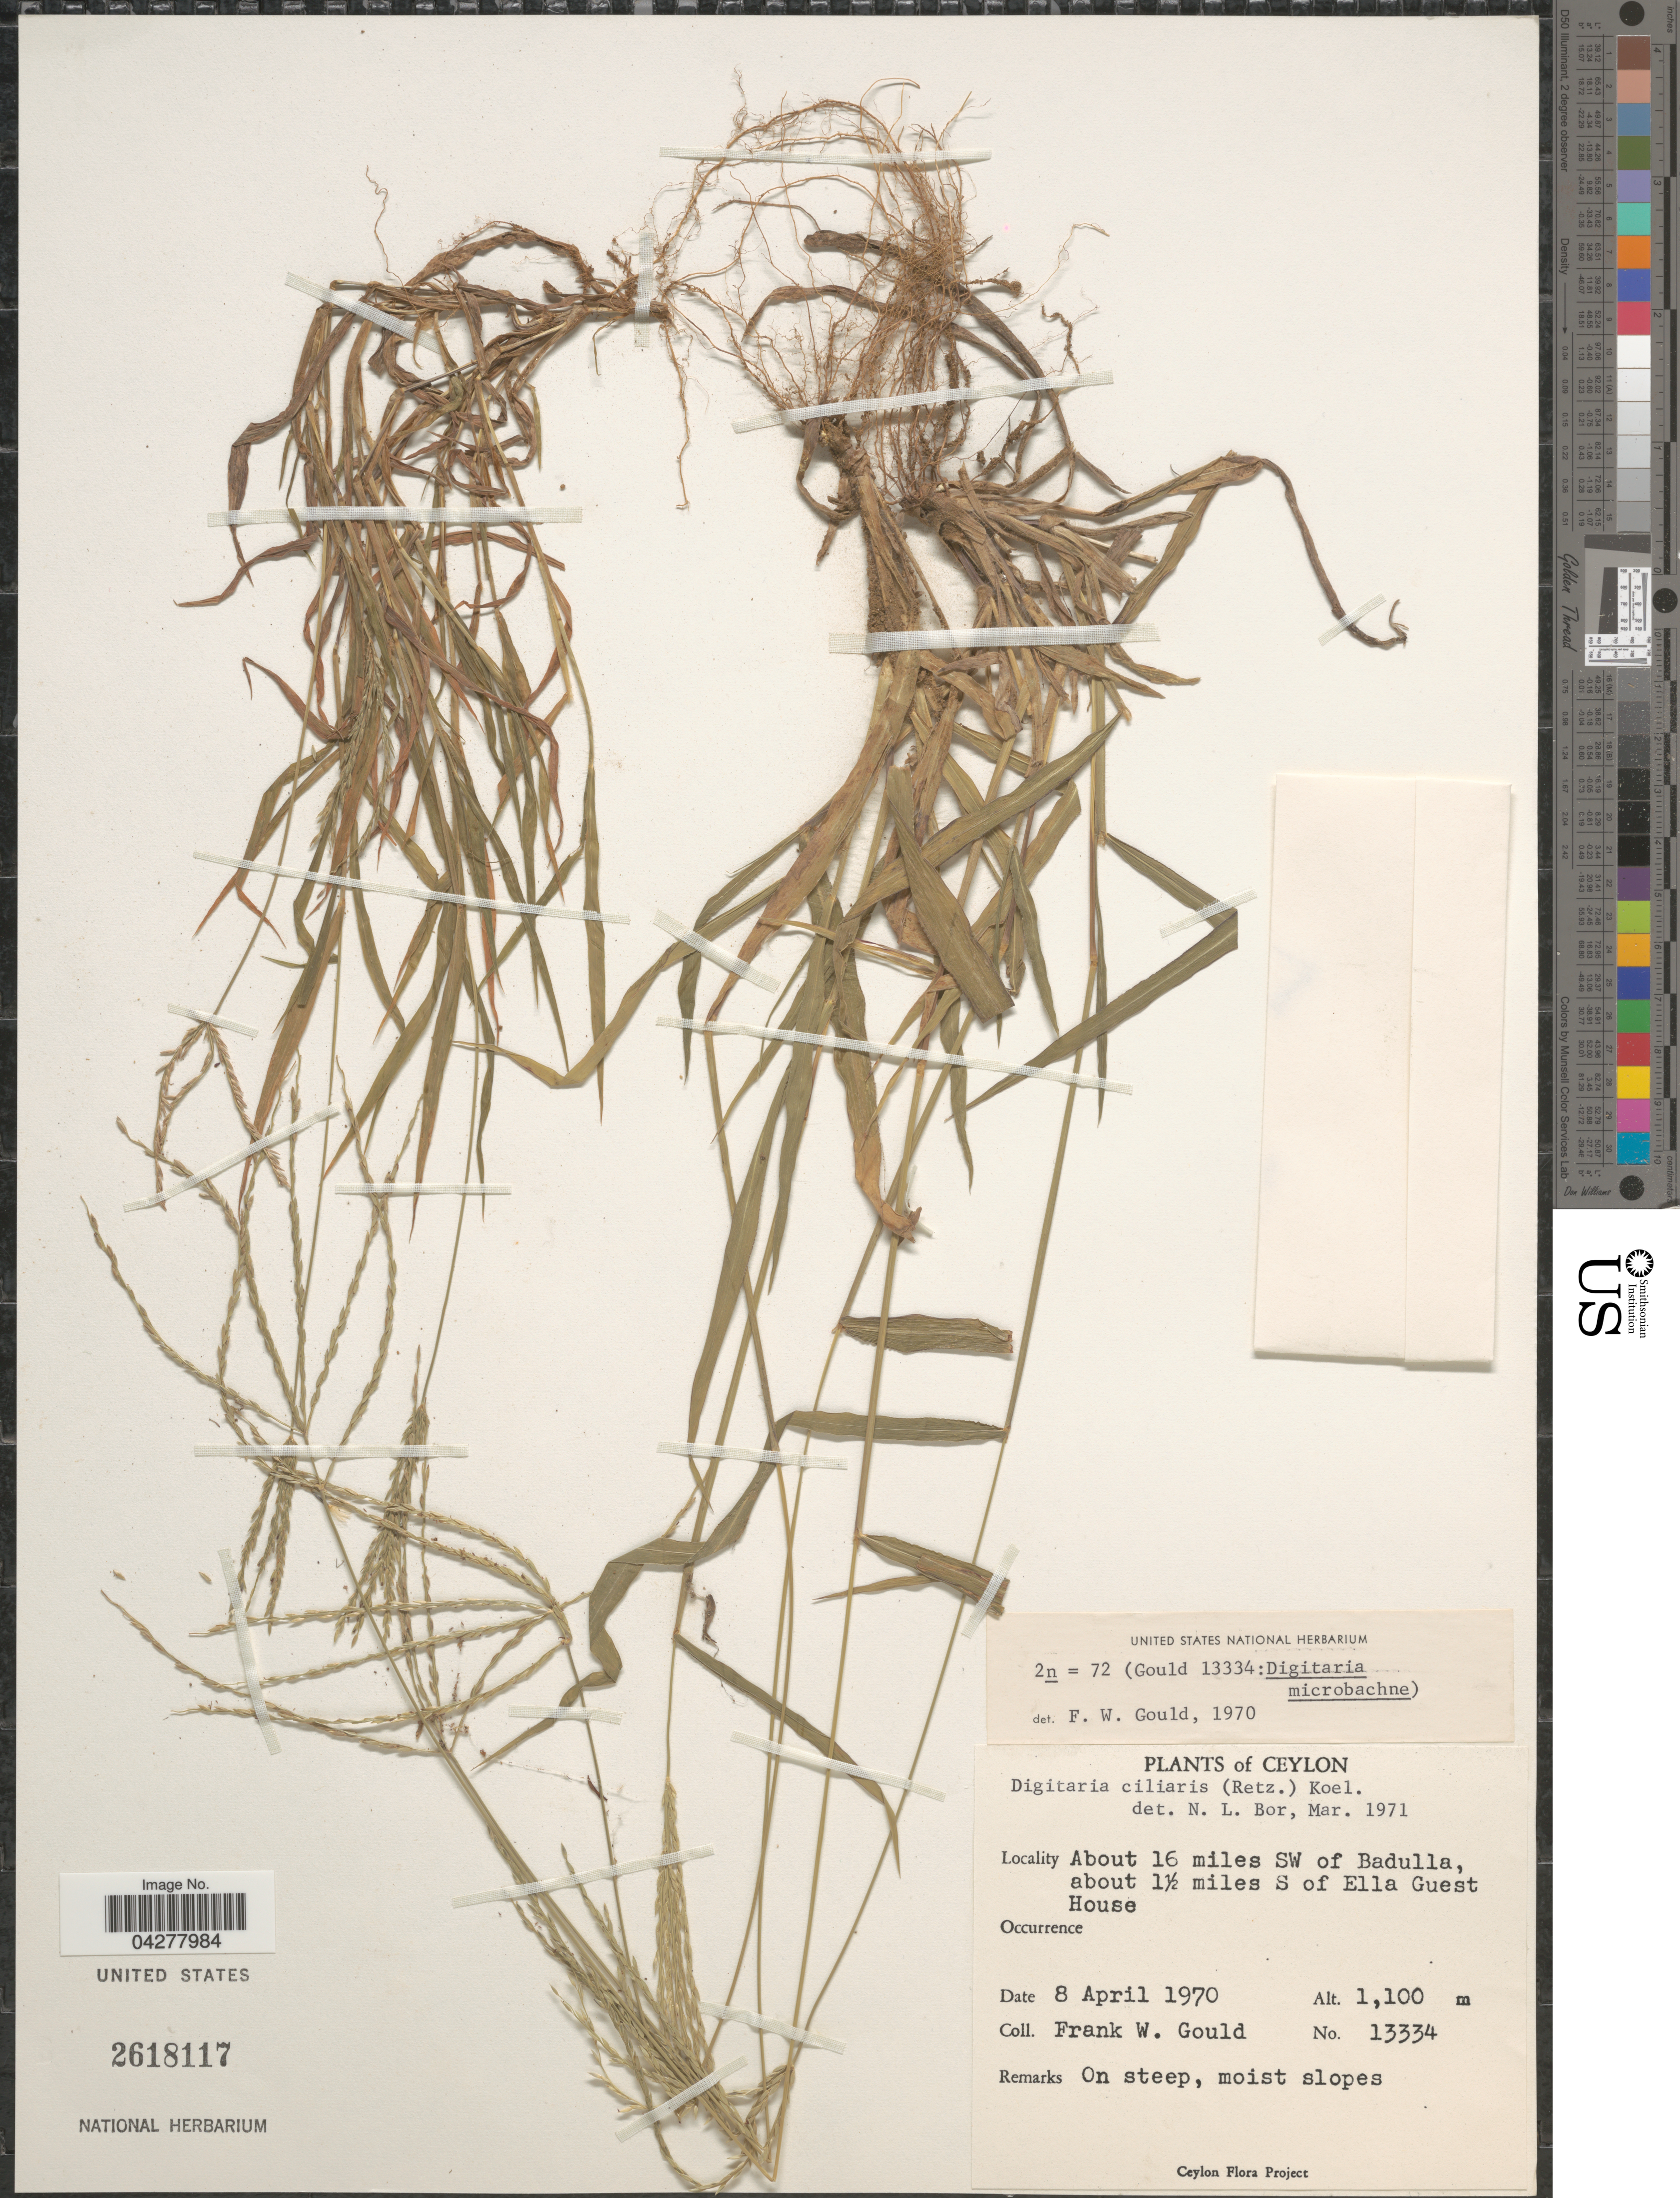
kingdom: Plantae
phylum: Tracheophyta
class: Liliopsida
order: Poales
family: Poaceae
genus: Digitaria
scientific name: Digitaria ciliaris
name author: (Retz.) Koeler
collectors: F. W. Gould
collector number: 13334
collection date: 1970-04-08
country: Sri Lanka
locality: Ceylon. About 16 miles SW of Badulla, about 1½ miles S of Ella Guest House.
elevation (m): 1100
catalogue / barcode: US 2618117